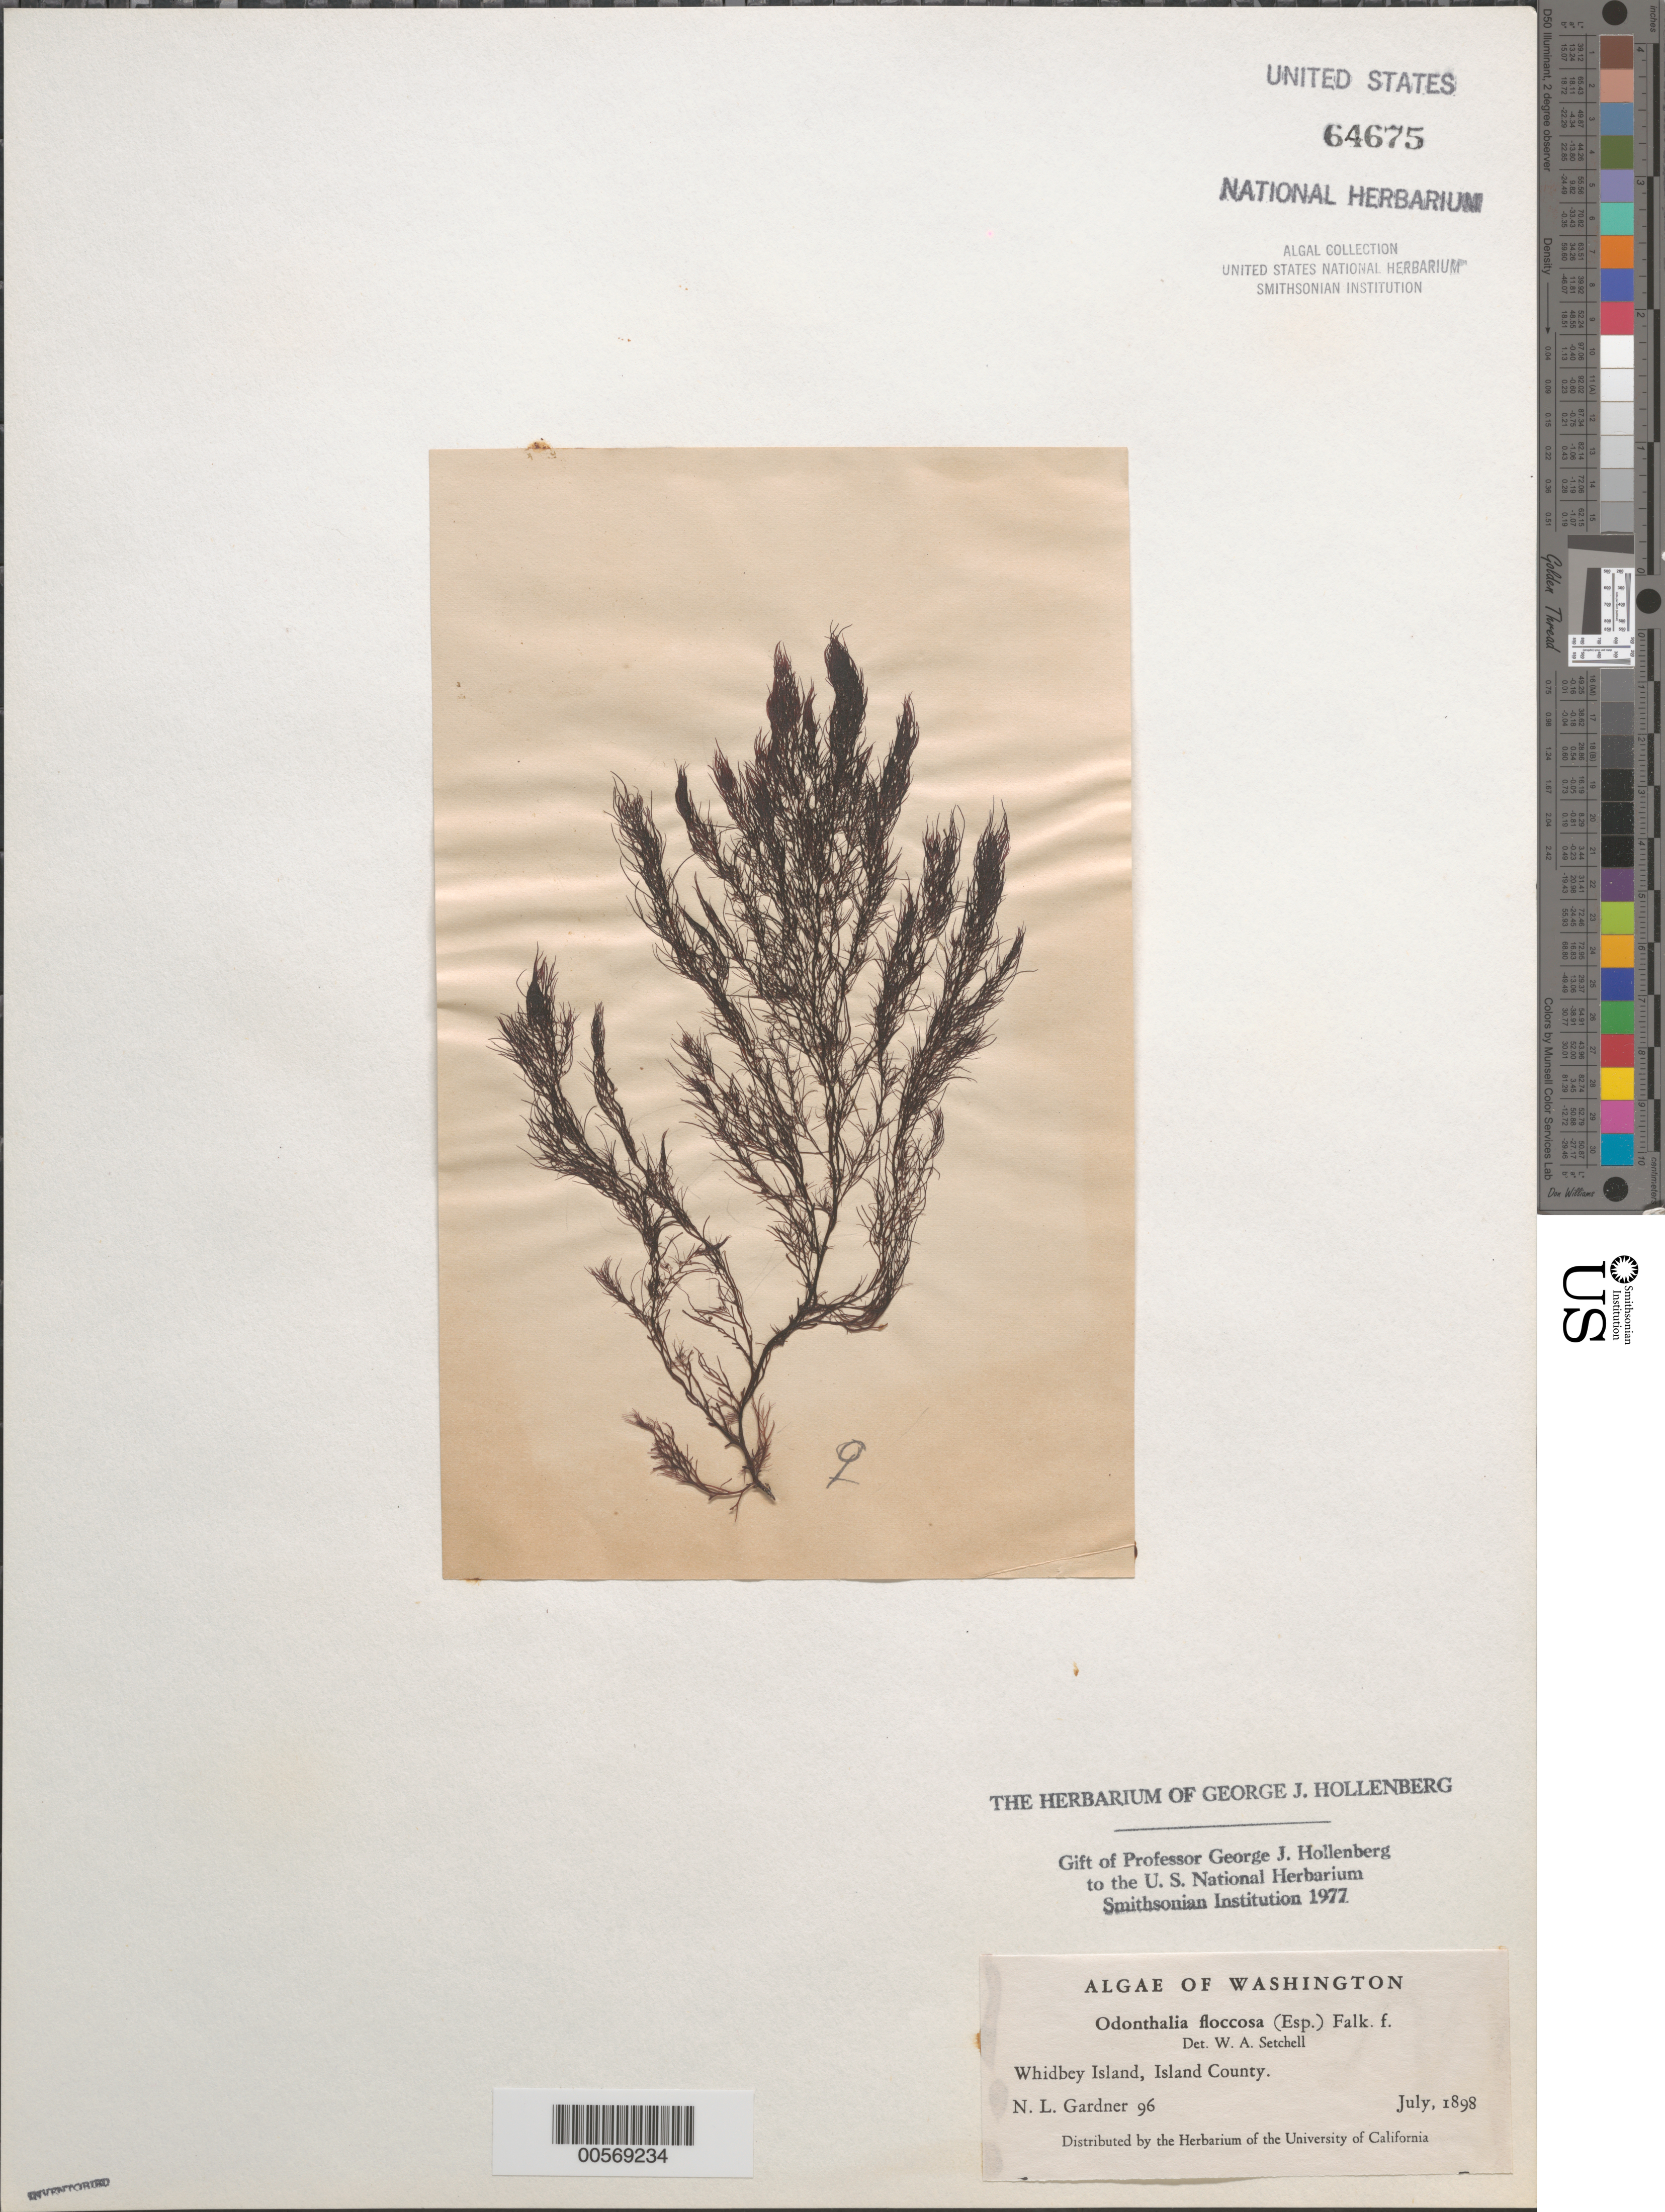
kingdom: Plantae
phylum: Rhodophyta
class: Florideophyceae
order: Ceramiales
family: Rhodomelaceae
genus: Odonthalia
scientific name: Odonthalia floccosa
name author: (Esper) Falkenb.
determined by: Setchell, William A.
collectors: N. Gardner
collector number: NLG 96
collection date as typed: Jul 1898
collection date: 1898-07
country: United States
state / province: Washington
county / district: Island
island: Whidbey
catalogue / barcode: US 64675